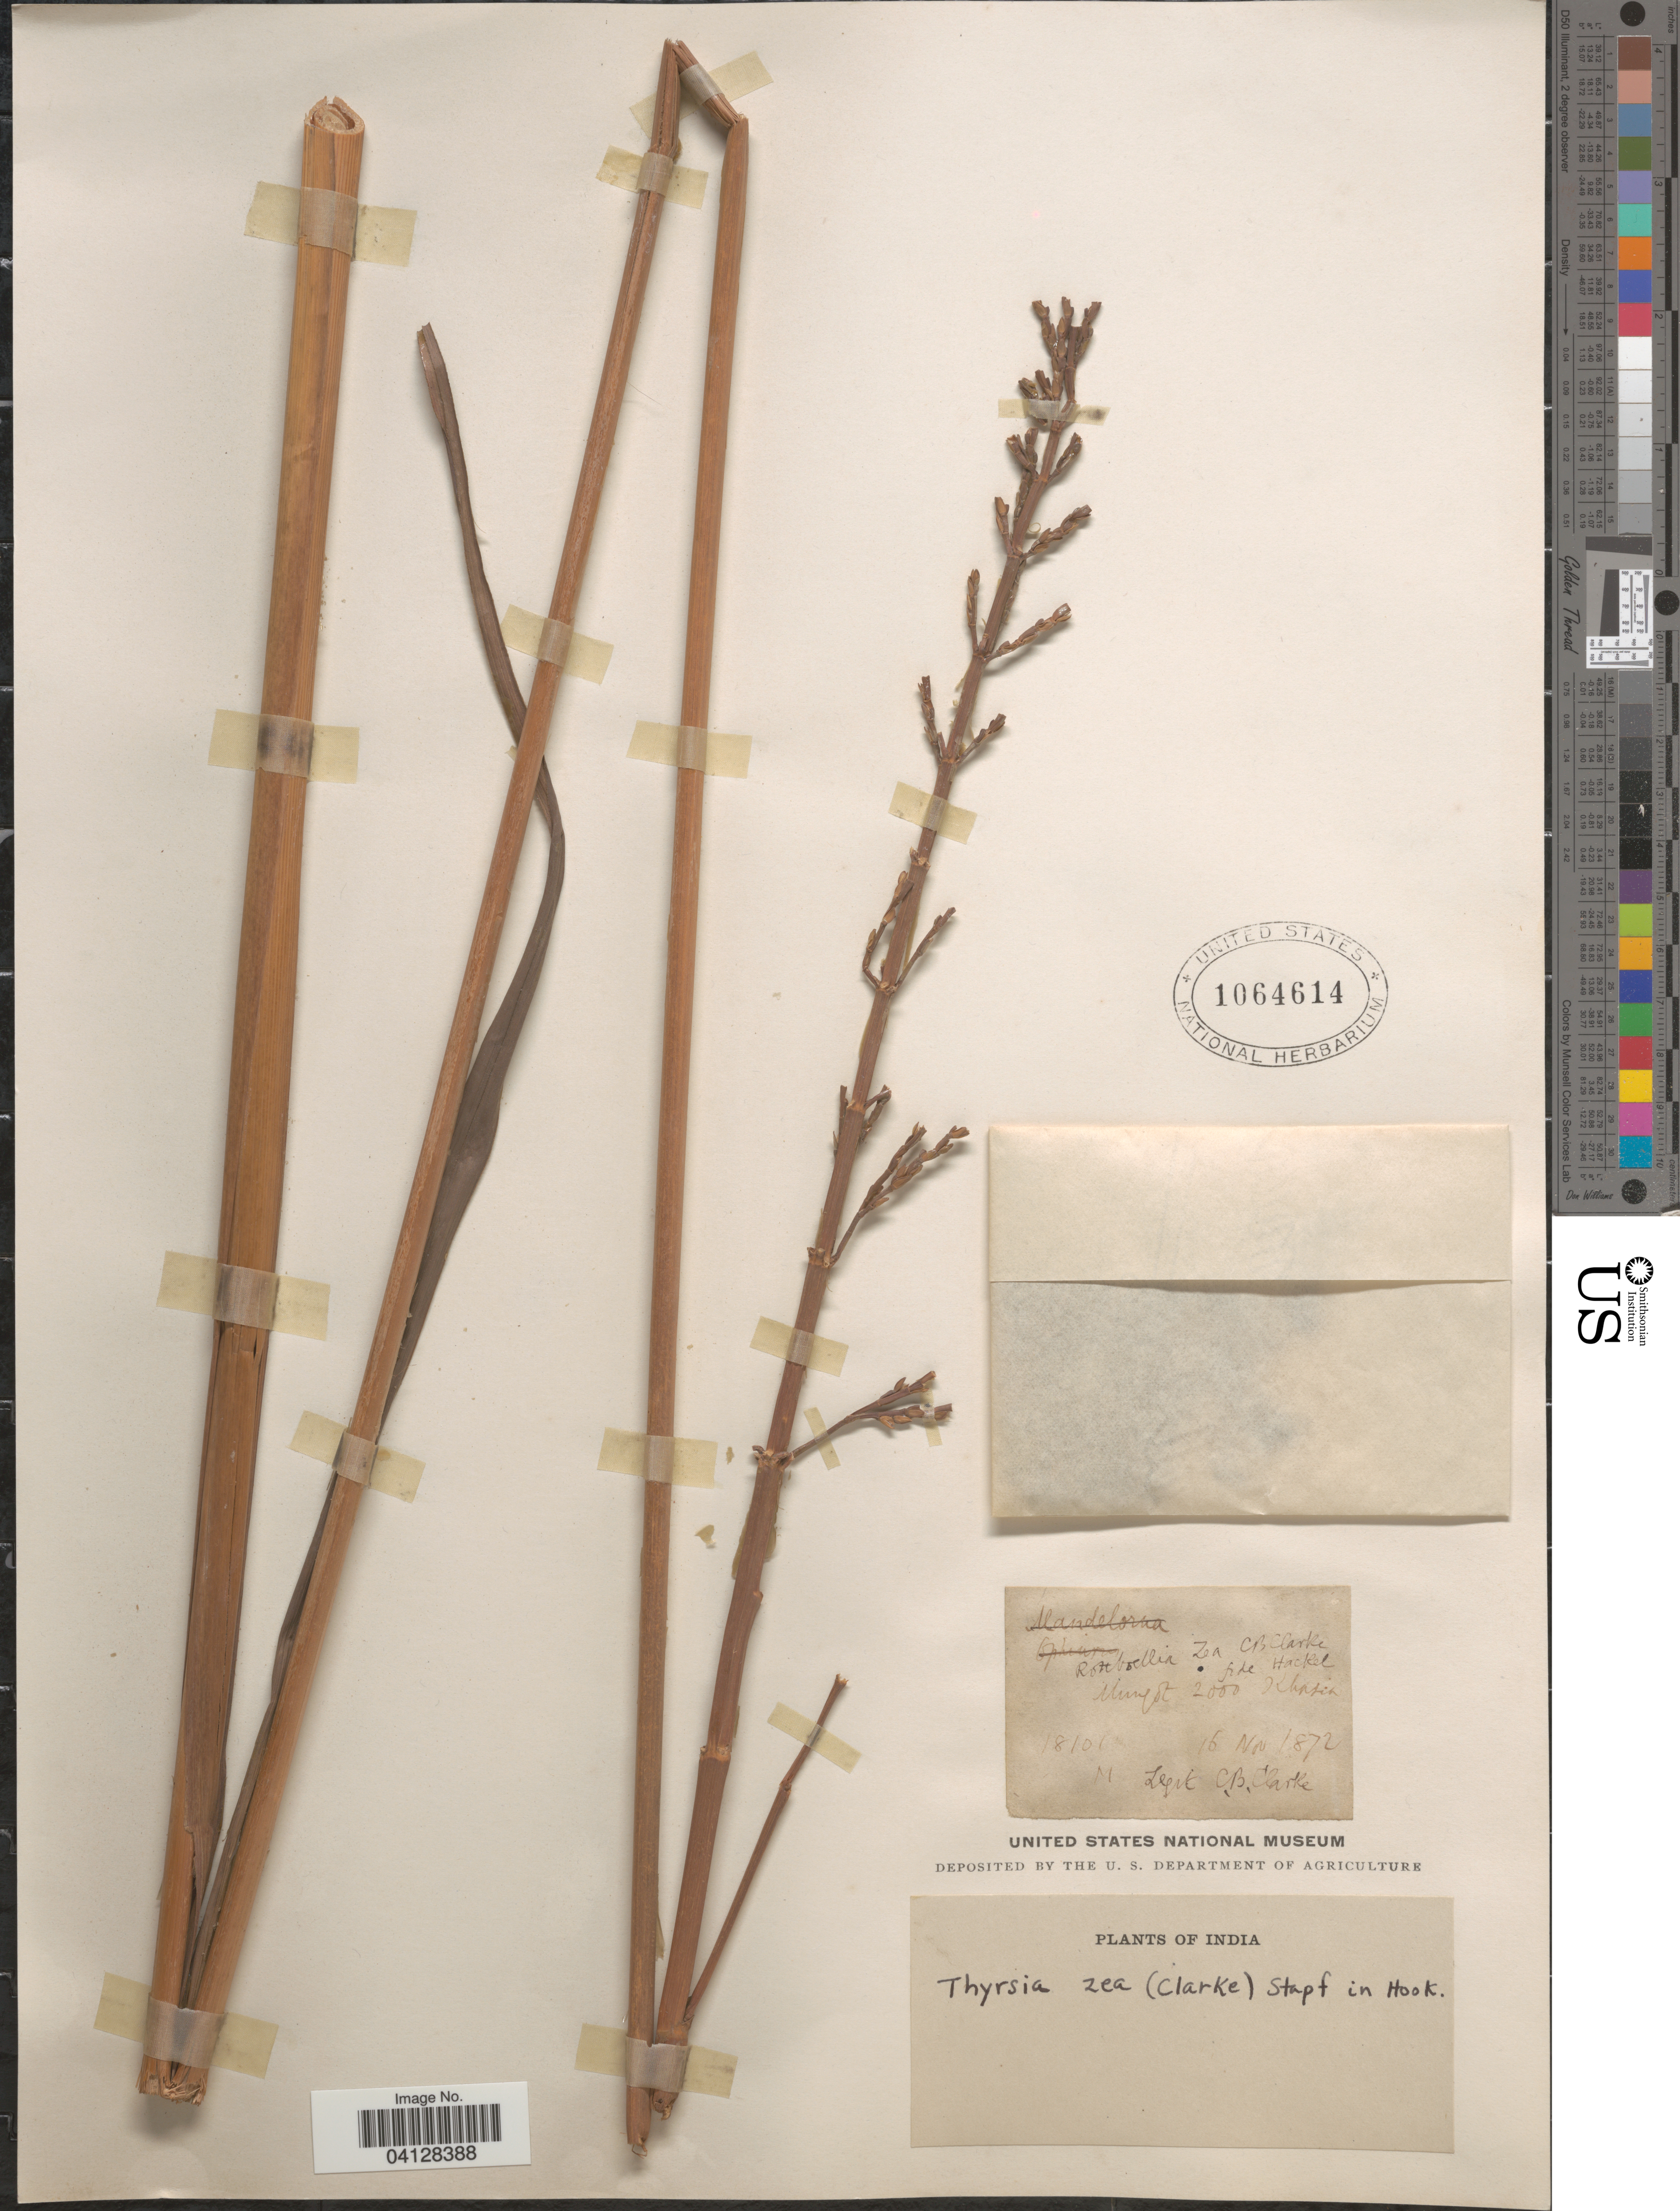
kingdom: Plantae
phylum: Tracheophyta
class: Liliopsida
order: Poales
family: Poaceae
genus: Thyrsia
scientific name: Thyrsia zea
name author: (C.B. Clarke) Stapf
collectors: C. B. Clarke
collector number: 18101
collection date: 1872-11-16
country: India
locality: Mungot [interpreted] Khasia.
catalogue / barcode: US 1064614